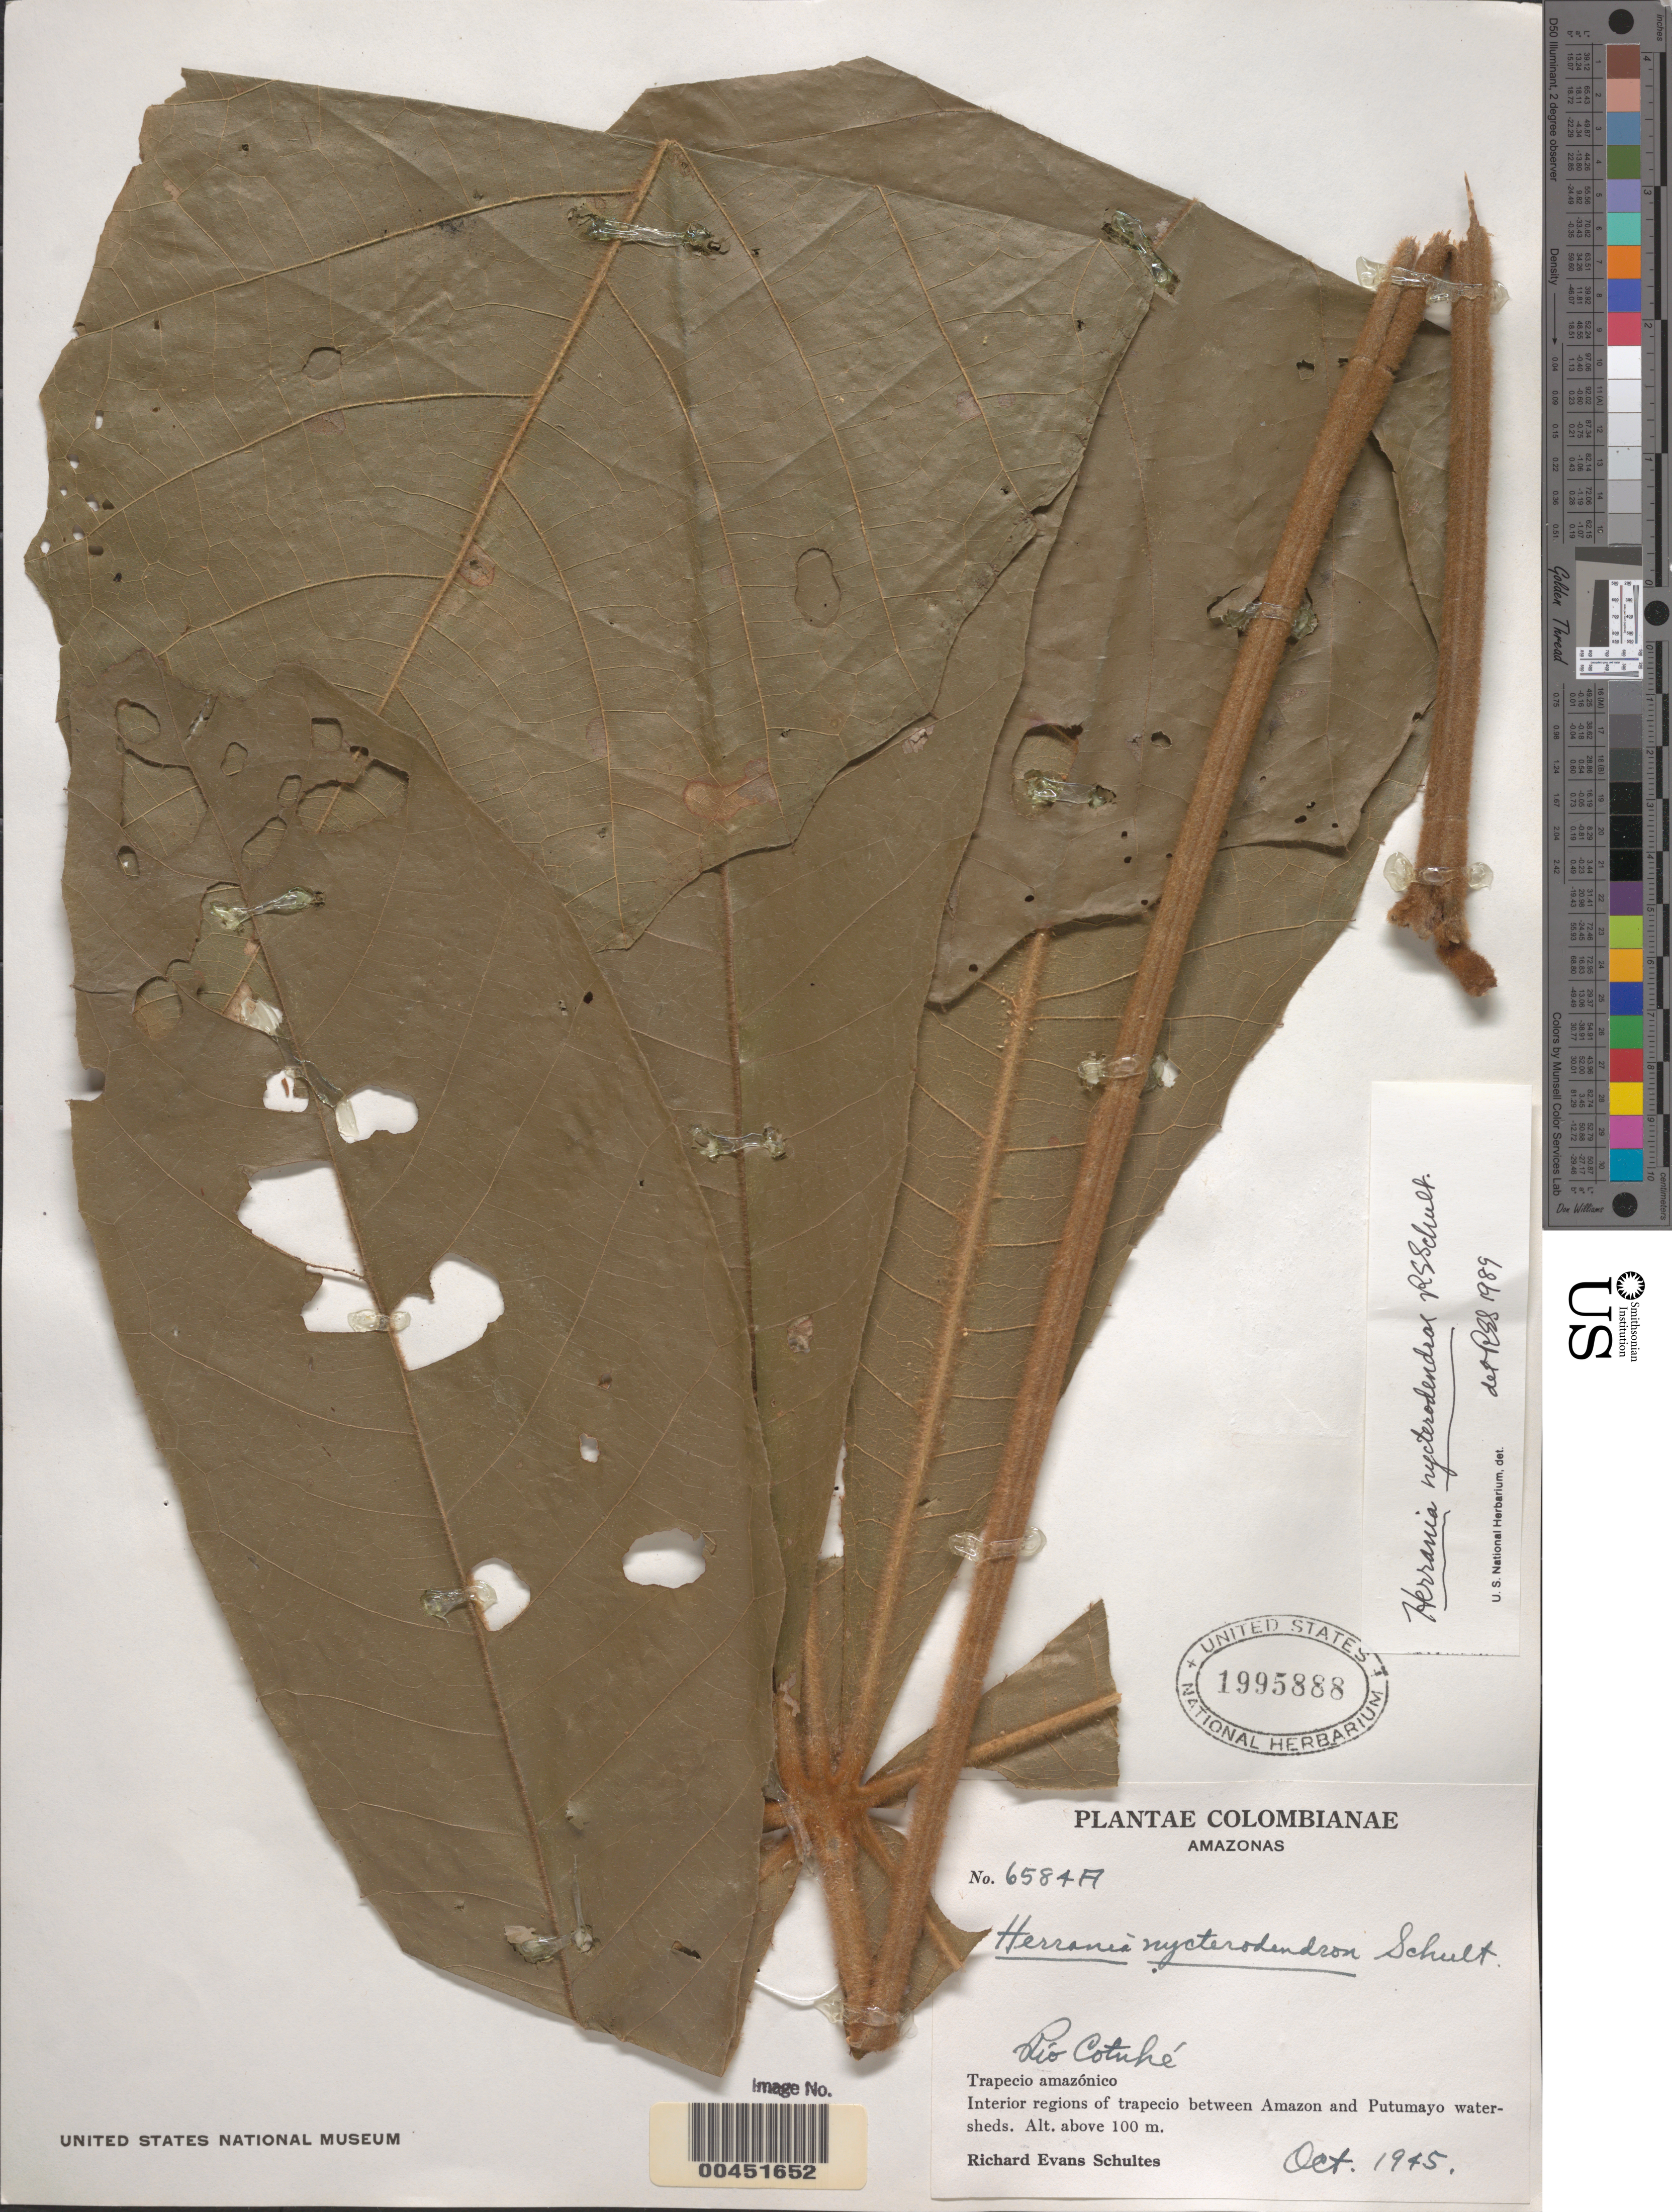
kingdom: Plantae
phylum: Tracheophyta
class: Magnoliopsida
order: Malvales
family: Malvaceae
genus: Herrania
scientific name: Herrania nycterodendron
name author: R.E. Schult.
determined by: Schultes, R. E.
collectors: R. E. Schultes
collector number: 6584a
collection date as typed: Oct 1945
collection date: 1945-10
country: Colombia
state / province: Amazônas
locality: Río Cotubé, Interior regions of Trapecio between Amazon and Putumayo watersheds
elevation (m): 100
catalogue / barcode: US 1995888